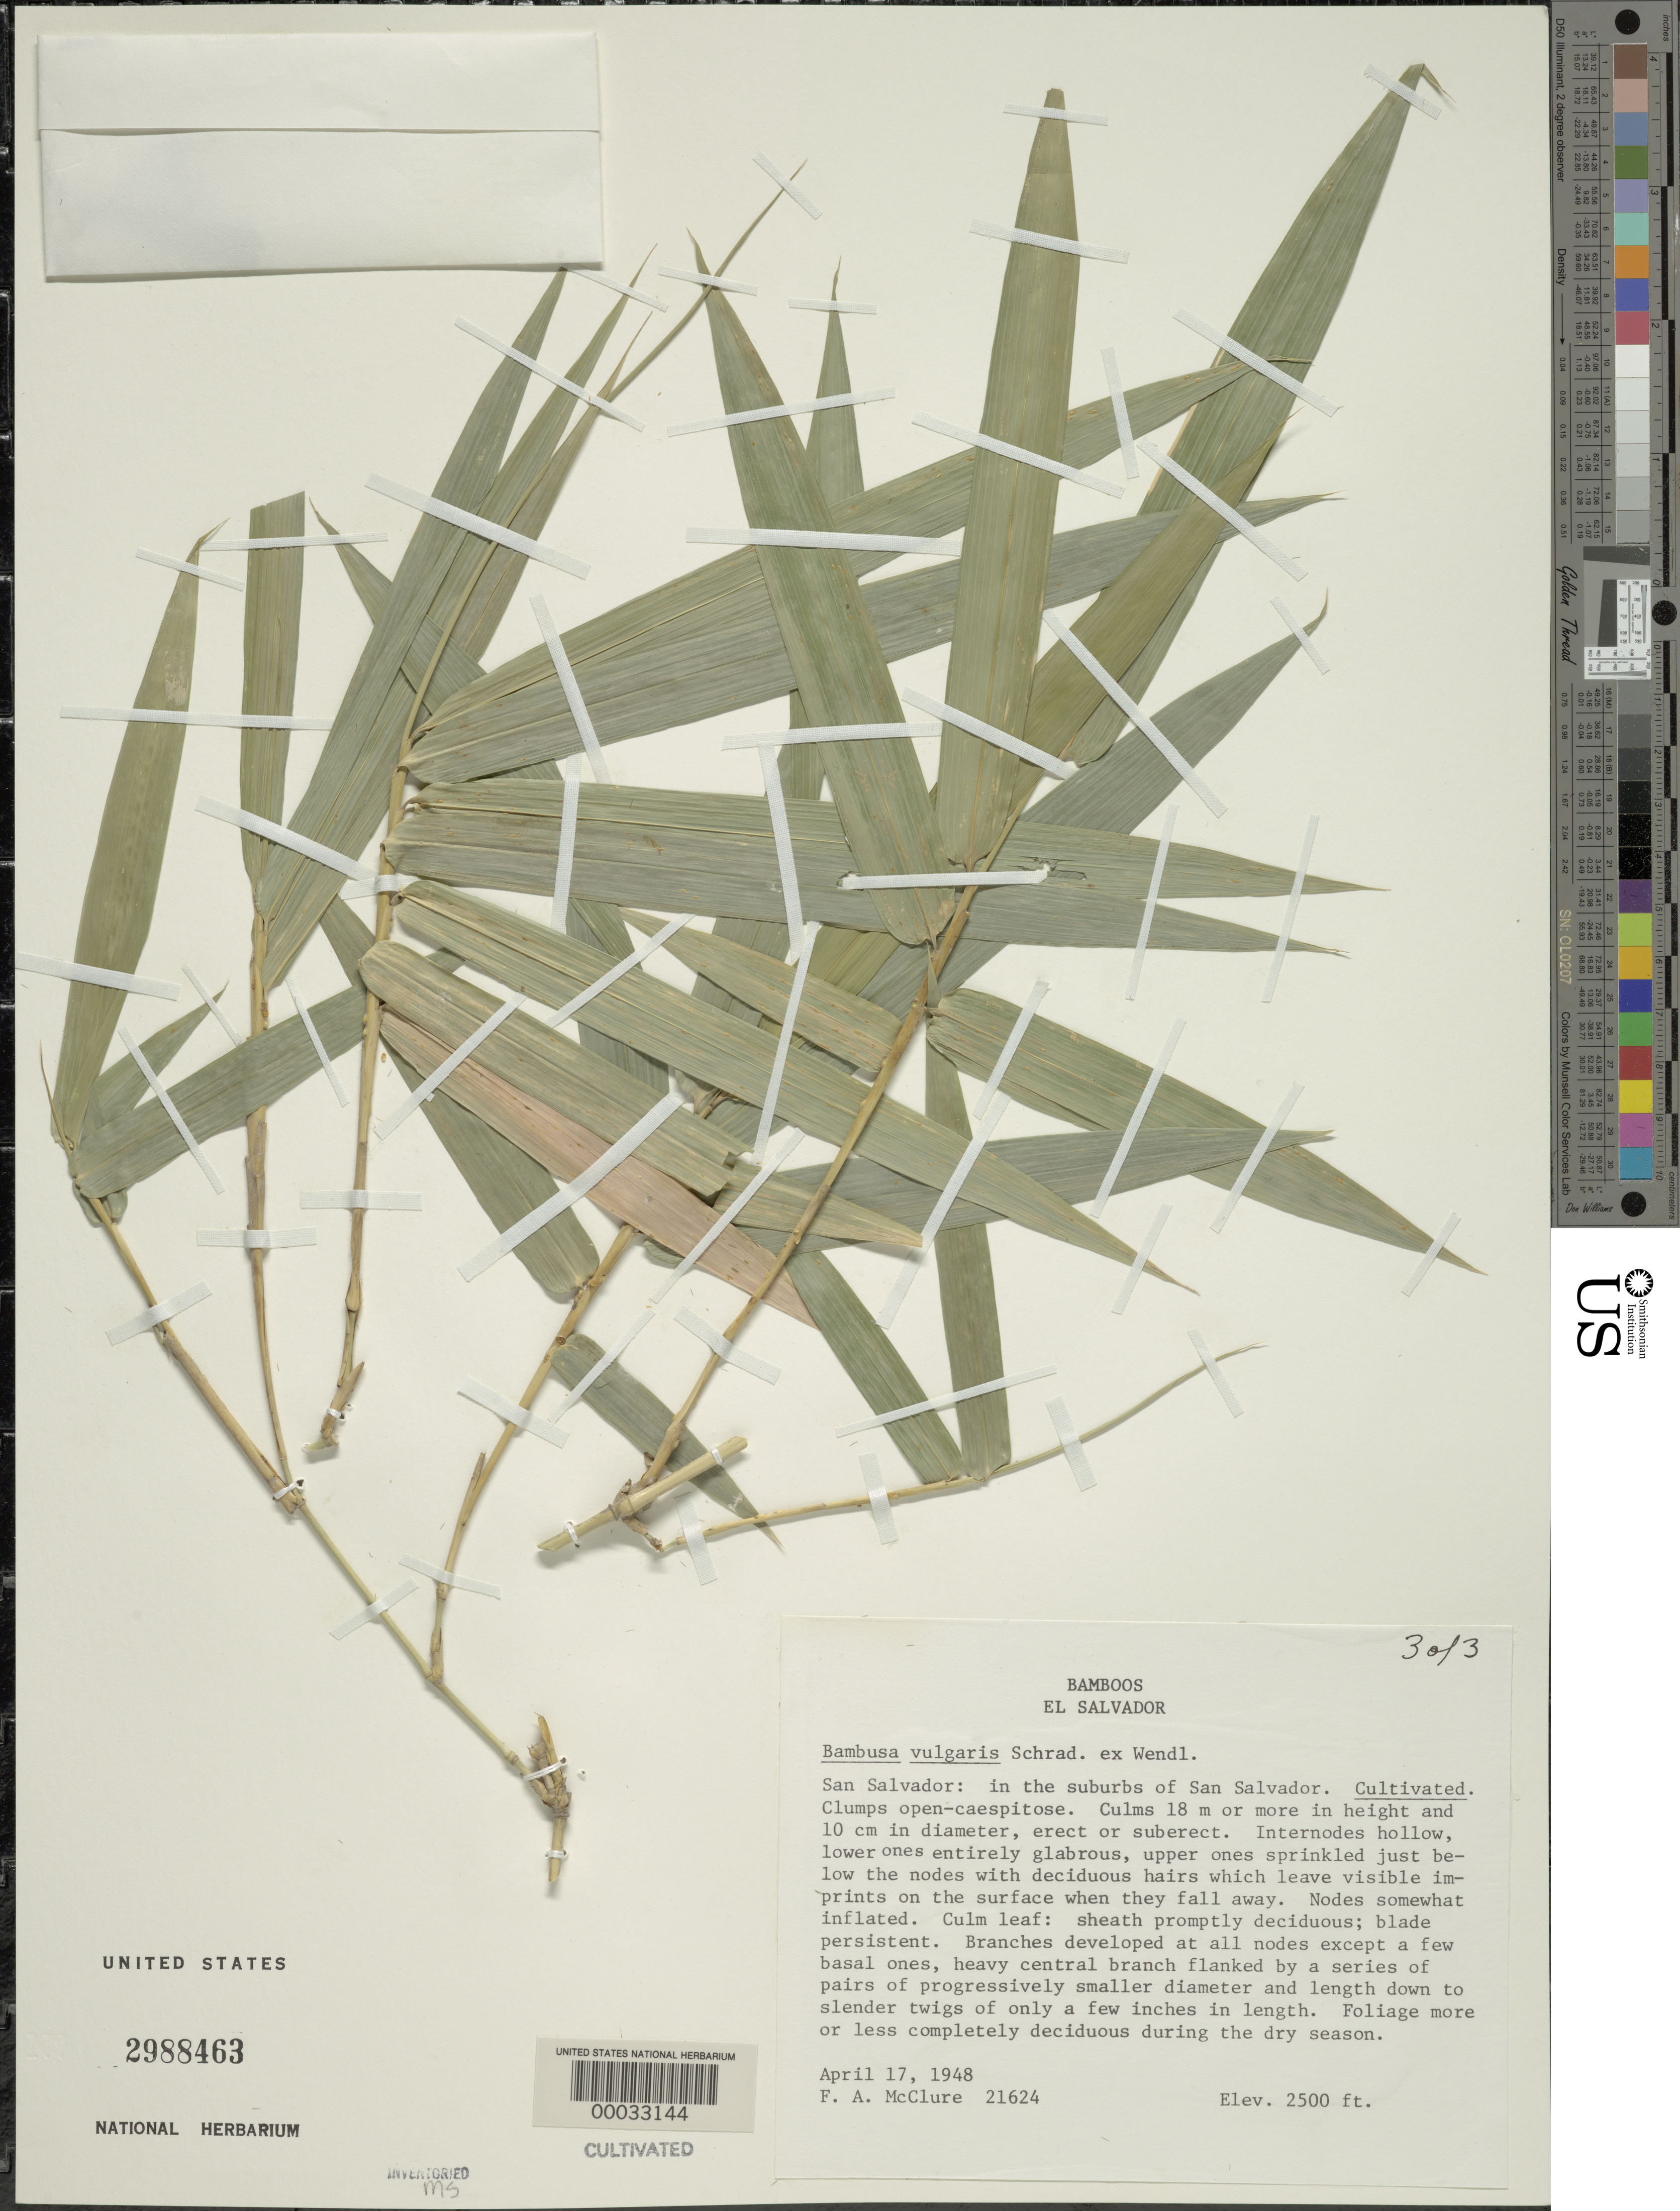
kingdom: Plantae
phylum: Tracheophyta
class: Liliopsida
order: Poales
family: Poaceae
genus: Bambusa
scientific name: Bambusa vulgaris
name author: Schrad. ex J.C. Wendl.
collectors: F. A. McClure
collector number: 21624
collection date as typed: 17 Apr 1948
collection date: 1948-04-17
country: El Salvador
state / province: San Salvador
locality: San salvador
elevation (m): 763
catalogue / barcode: US 2988463